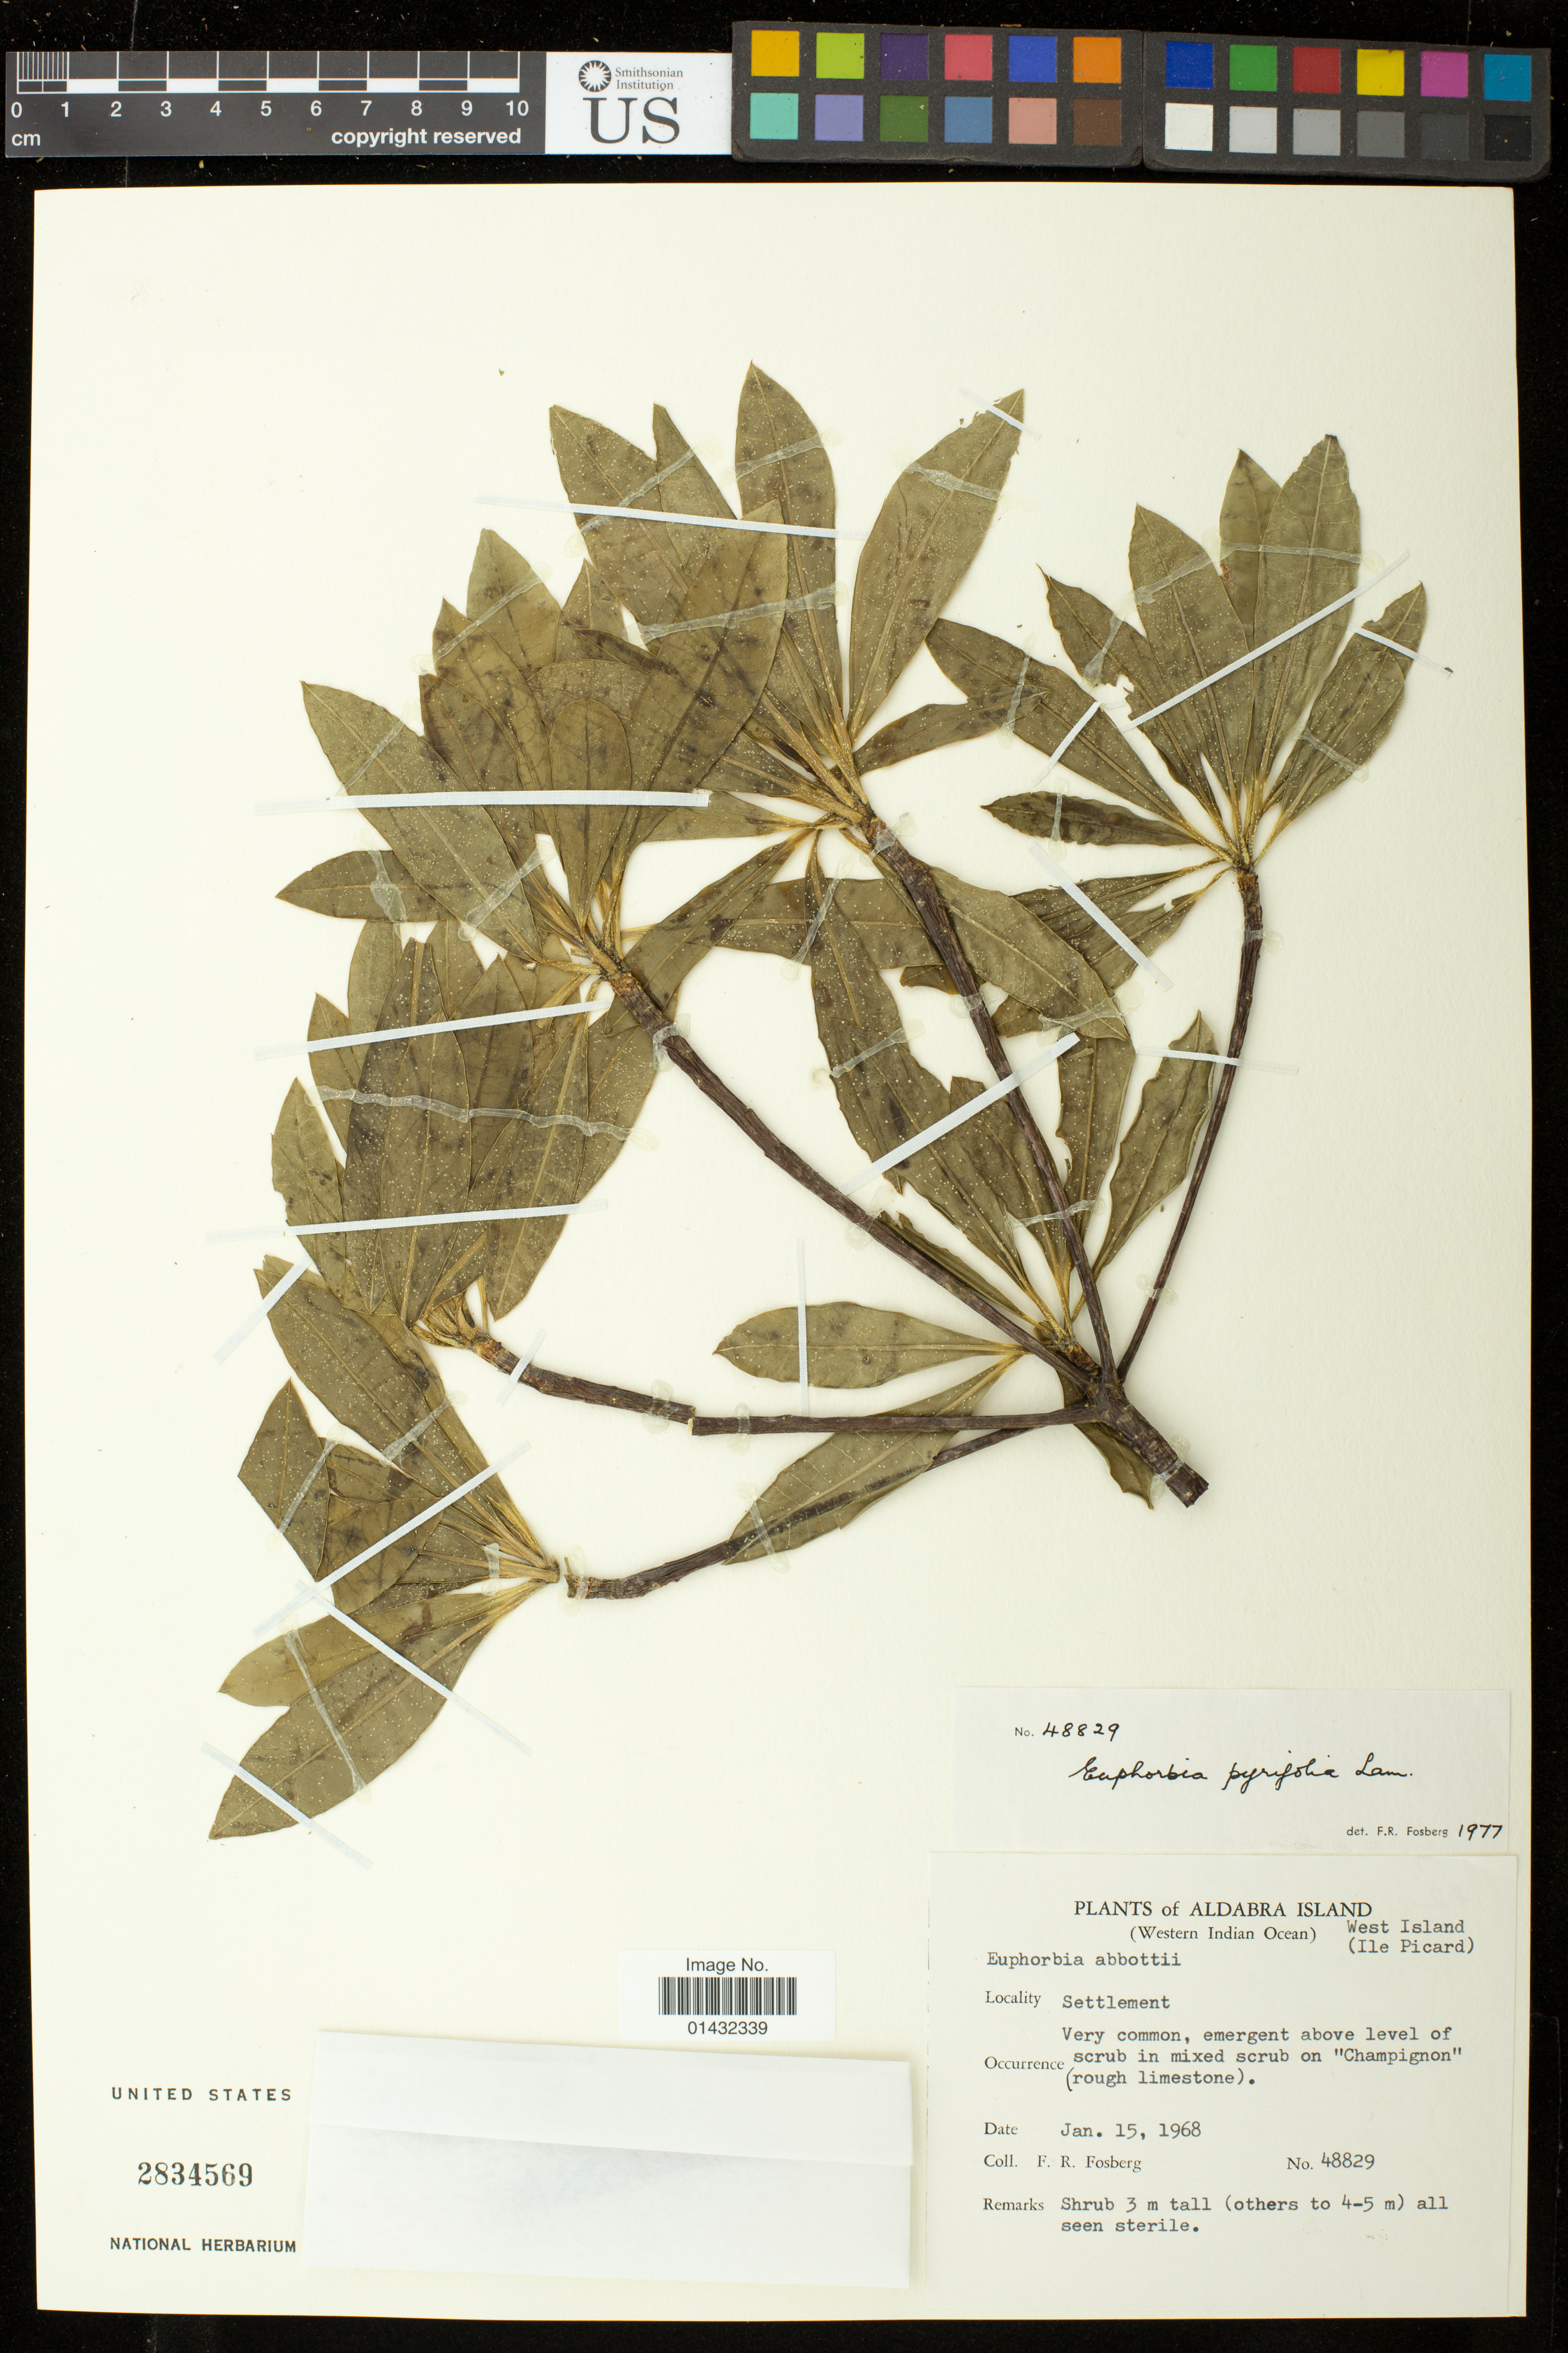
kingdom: Plantae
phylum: Tracheophyta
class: Magnoliopsida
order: Malpighiales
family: Euphorbiaceae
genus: Euphorbia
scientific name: Euphorbia pyrifolia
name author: Lam.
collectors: F. R. Fosberg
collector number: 48829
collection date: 1968-01-15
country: Seychelles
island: Aldabra Atoll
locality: Aldabra Island, West Island (Ile Picard)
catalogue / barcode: US 2834569